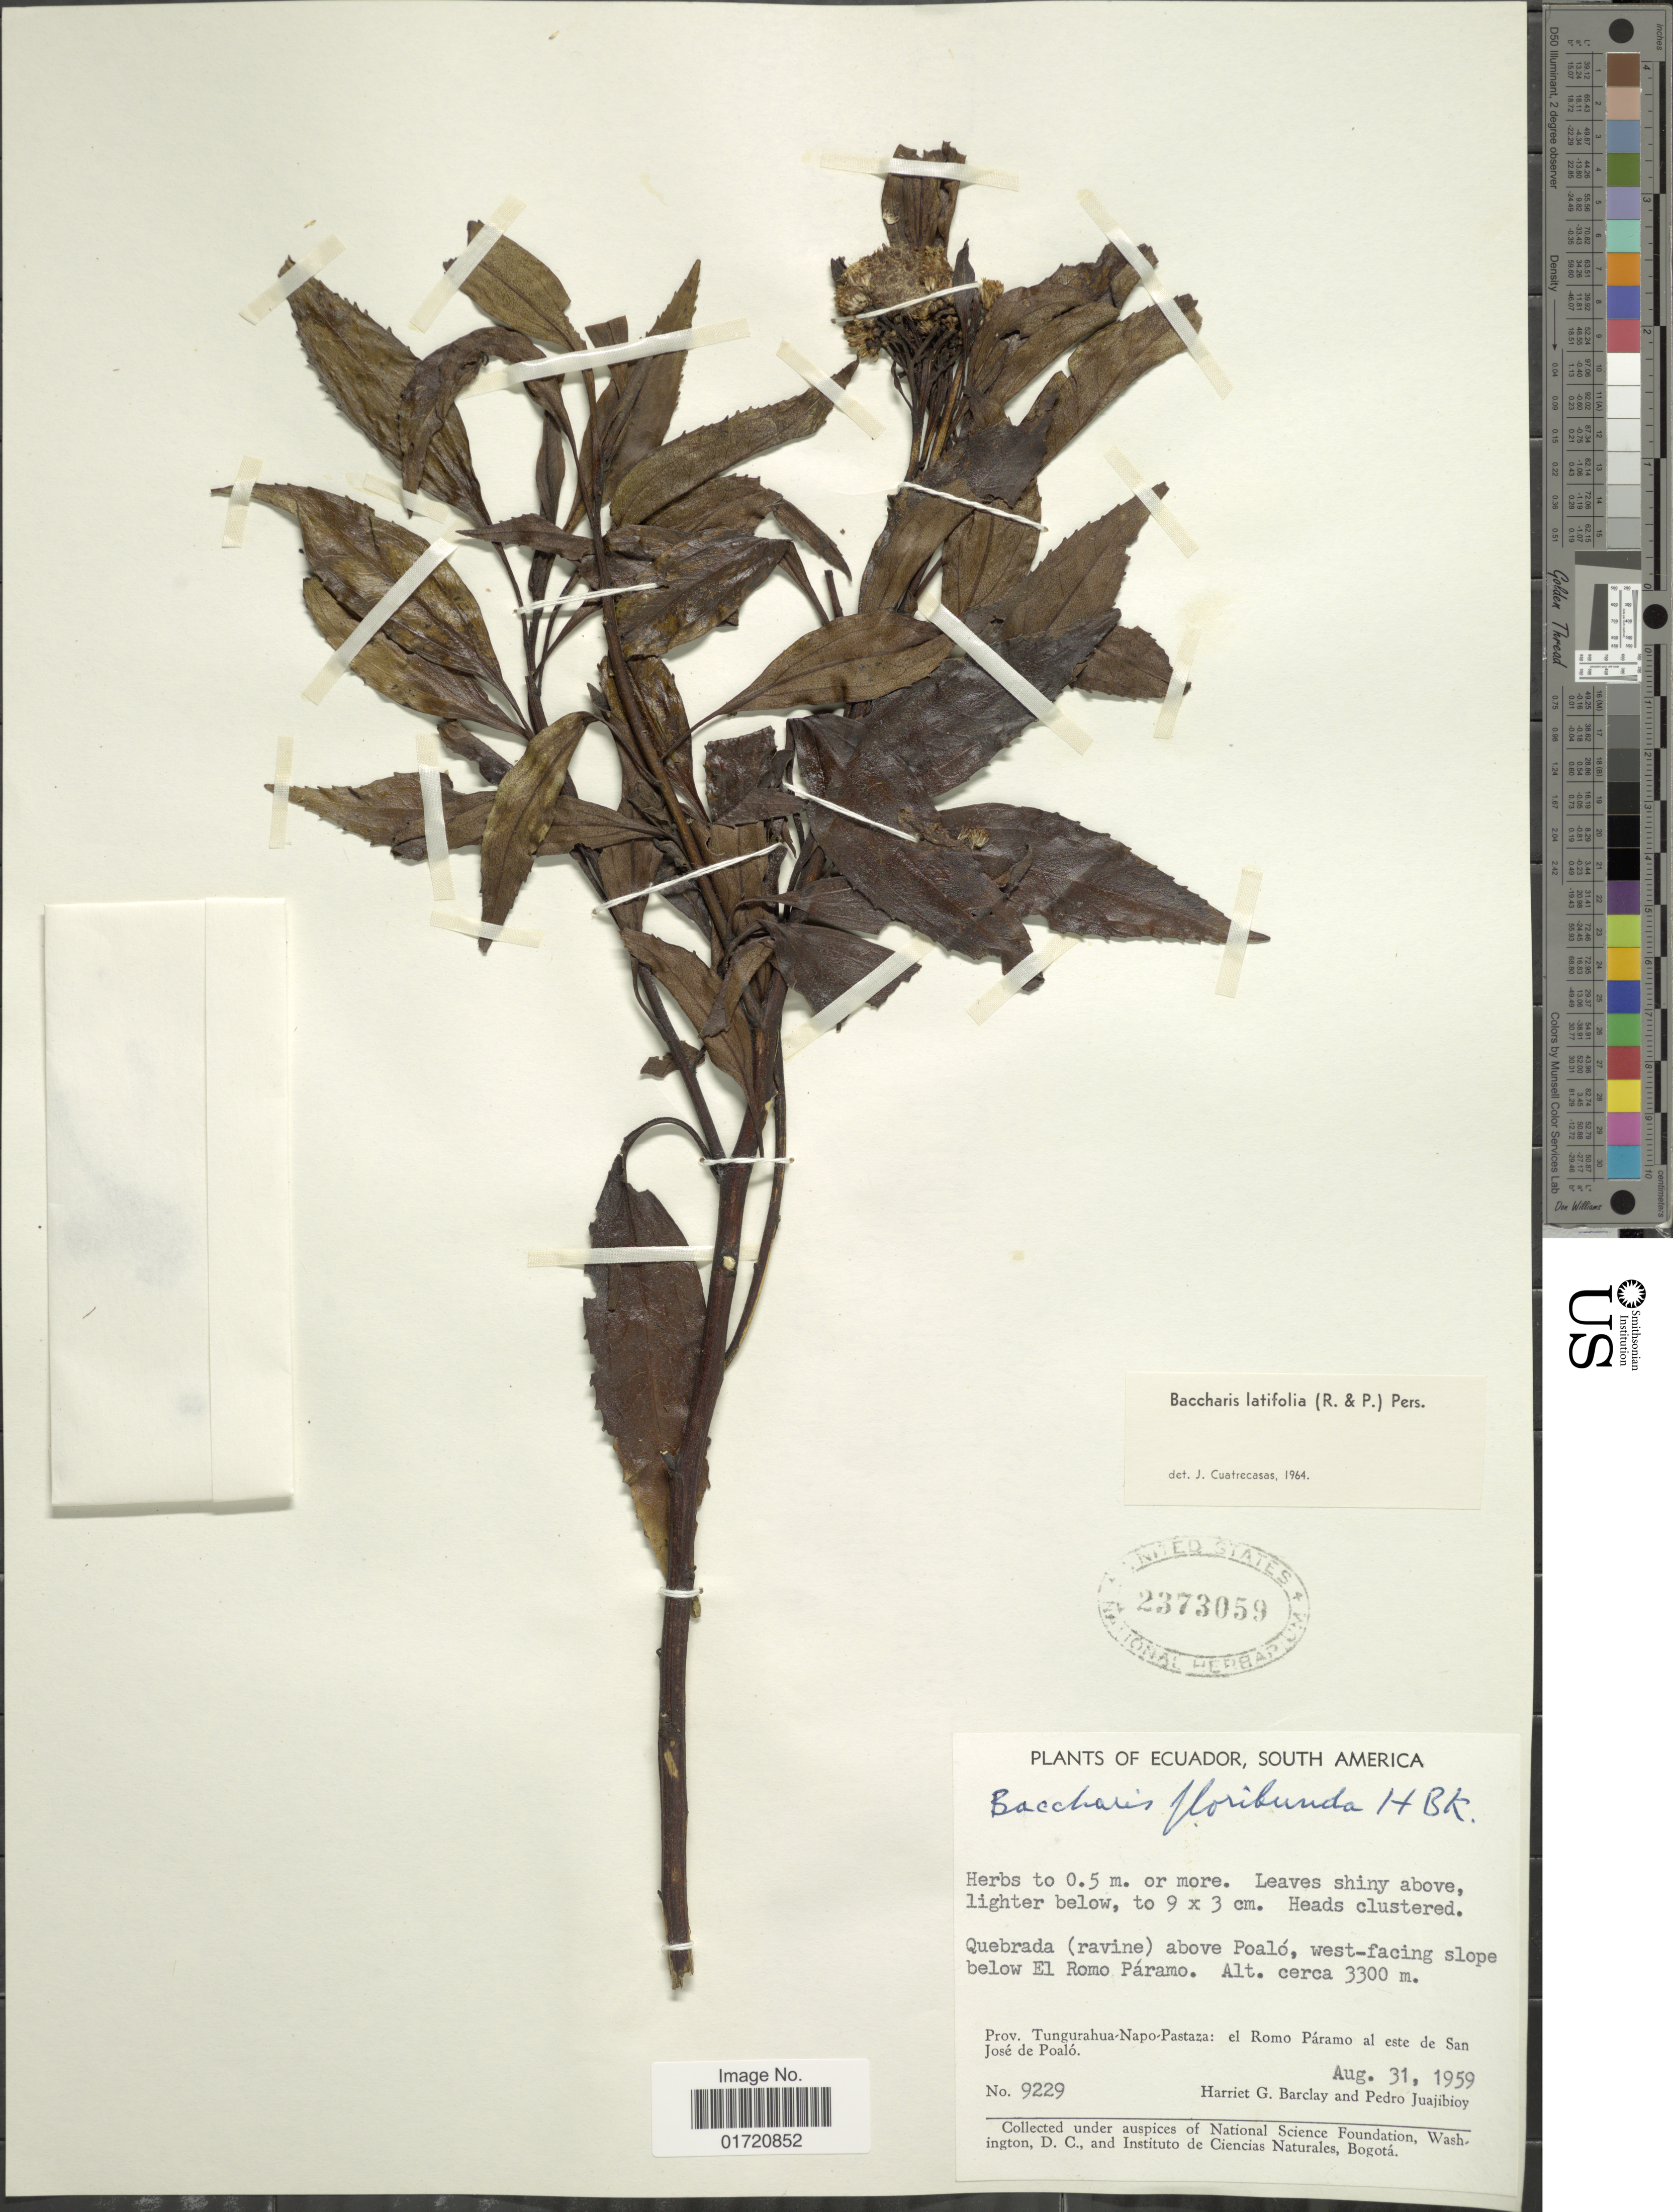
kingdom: Plantae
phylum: Tracheophyta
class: Magnoliopsida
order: Asterales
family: Asteraceae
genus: Baccharis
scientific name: Baccharis latifolia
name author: (Ruiz & Pav.) Pers.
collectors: H. G. Barclay & P. Juajibioy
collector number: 9229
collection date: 1959-08-31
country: Ecuador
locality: South America, Quebrada (ravine) above Poala, west-facing slope below El Romo Paramo, Prov. Tungurahaua-Napo-Pastaza, el Romo Paramo al este de San Jose de Poalo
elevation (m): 3300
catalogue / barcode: US 2373059